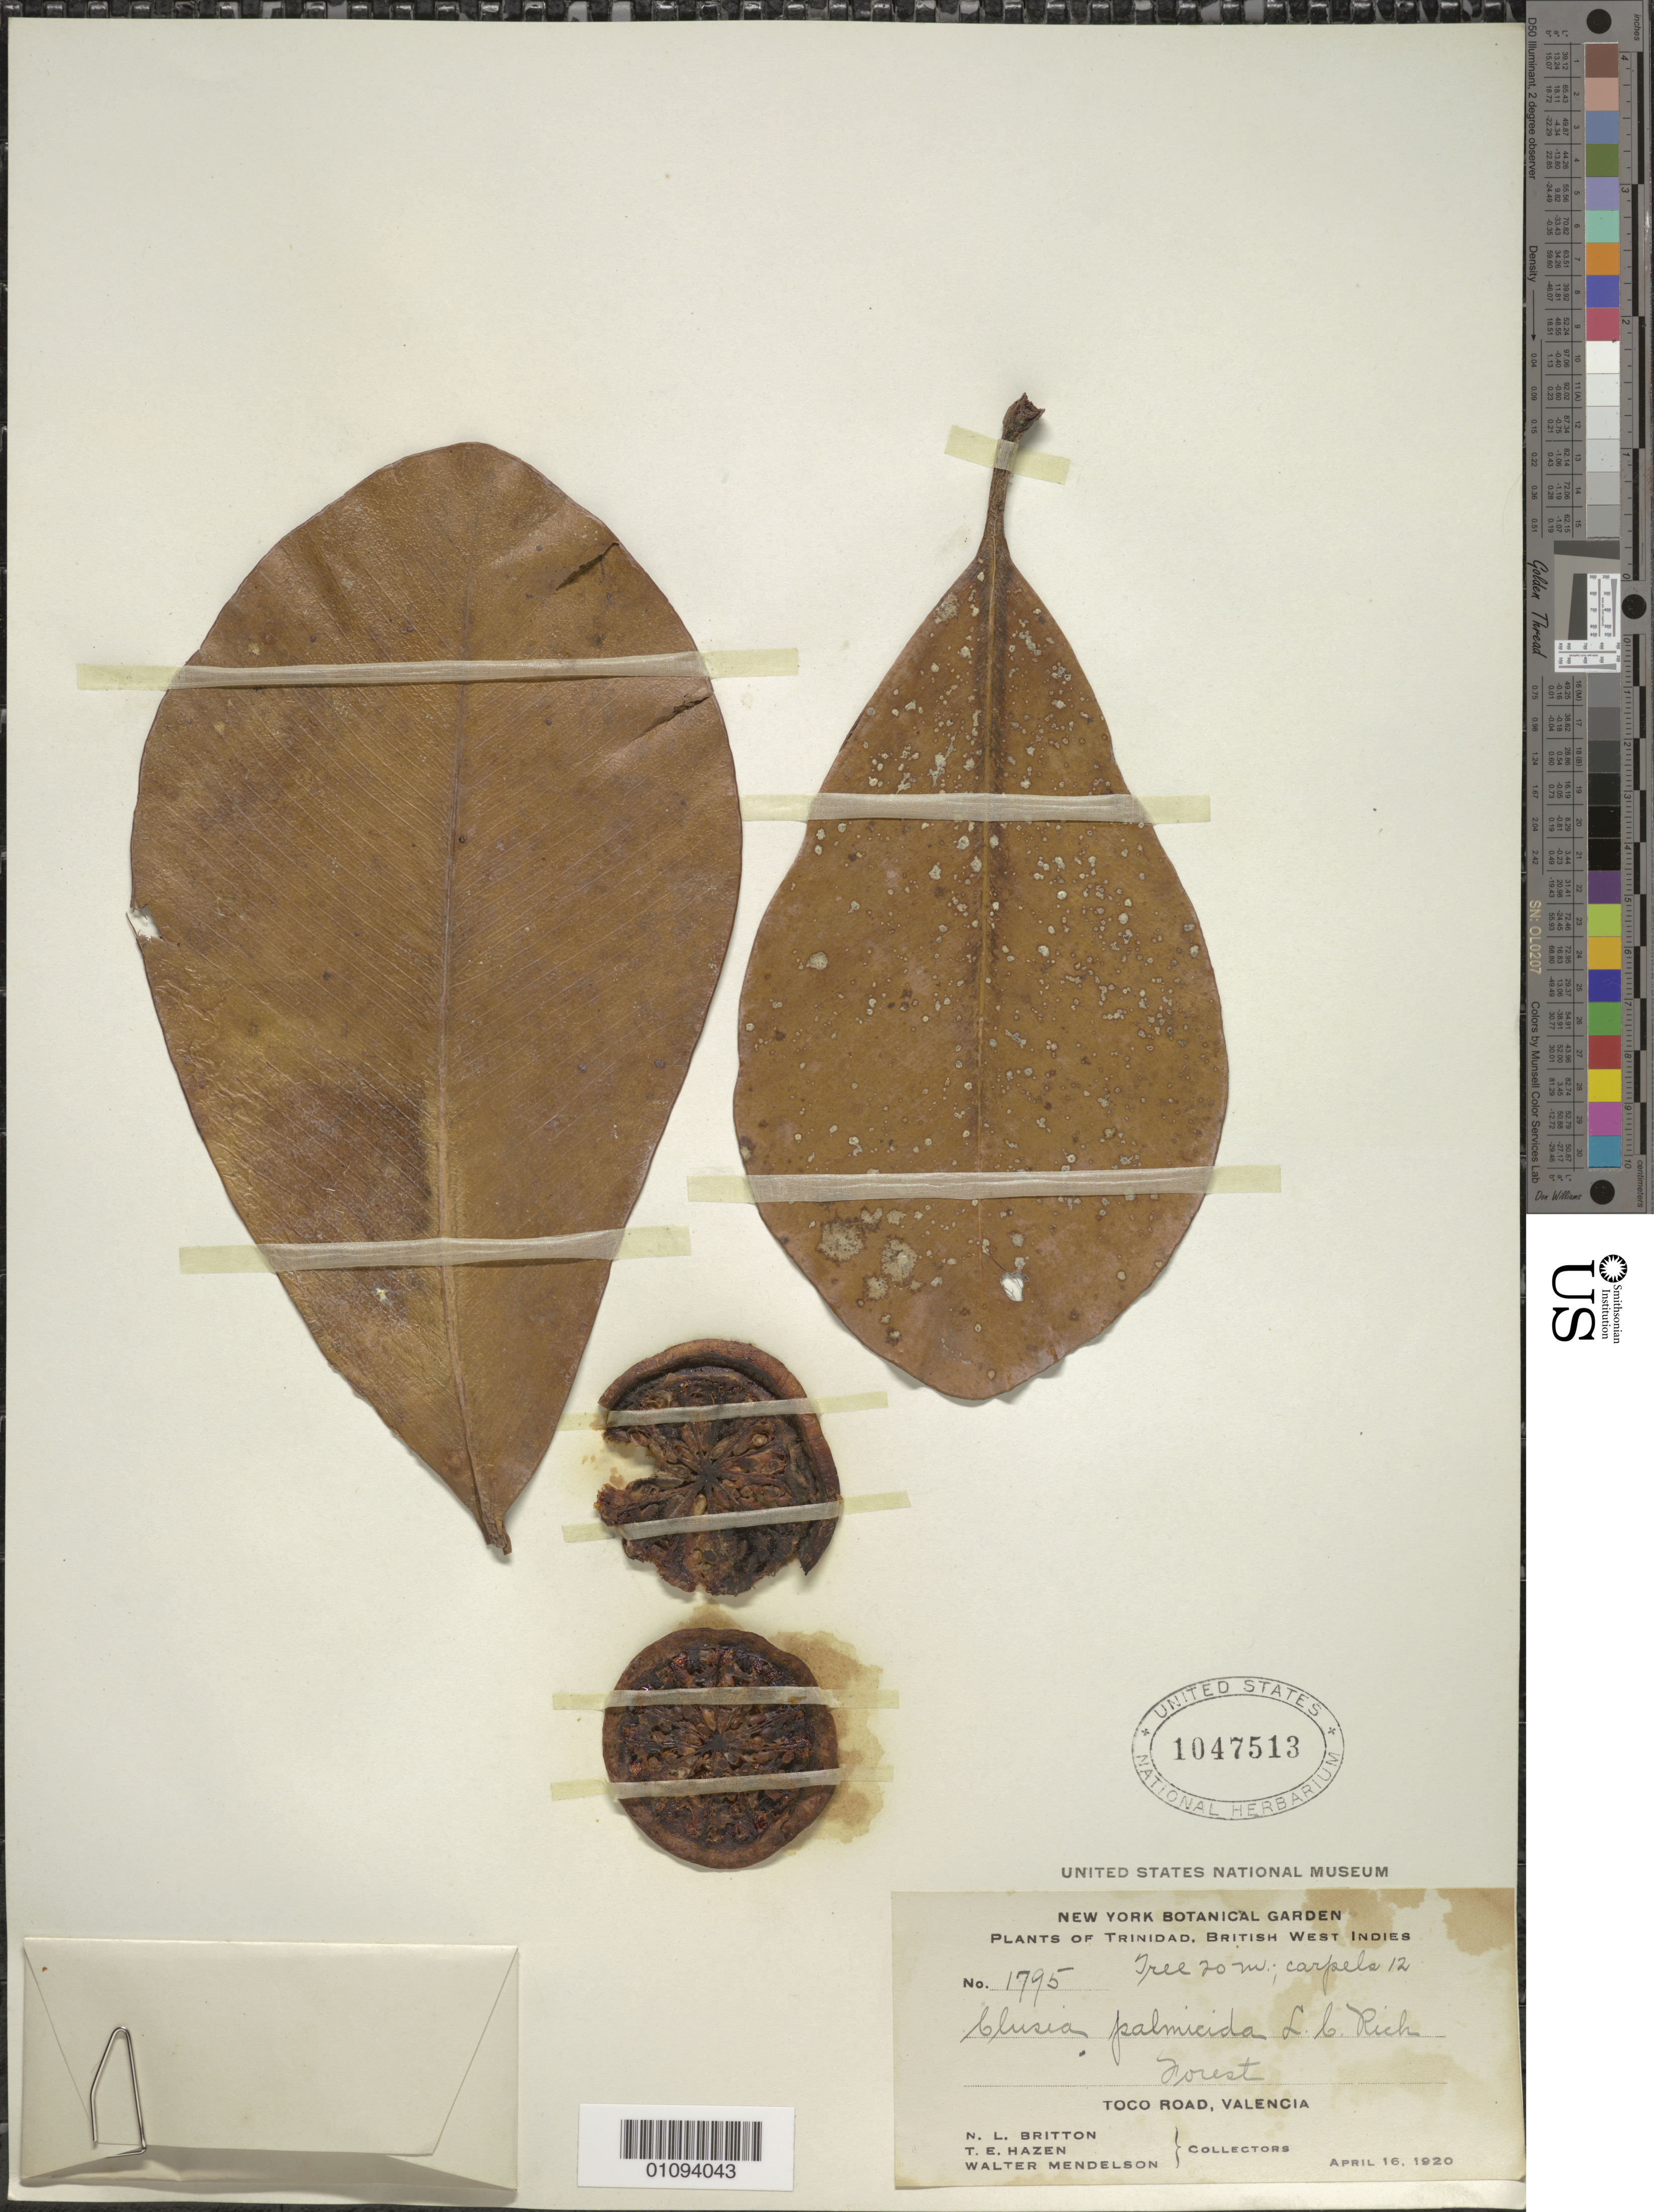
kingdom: Plantae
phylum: Tracheophyta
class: Magnoliopsida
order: Malpighiales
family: Clusiaceae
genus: Clusia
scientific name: Clusia palmicida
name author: Rich.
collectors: N. Britton, T. E. Hazen & W. Mendelson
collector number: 1795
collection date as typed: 16 Apr 1920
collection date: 1920-04-16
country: Trinidad and Tobago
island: Trinidad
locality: Toco Road, Valencia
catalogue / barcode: US 1047513